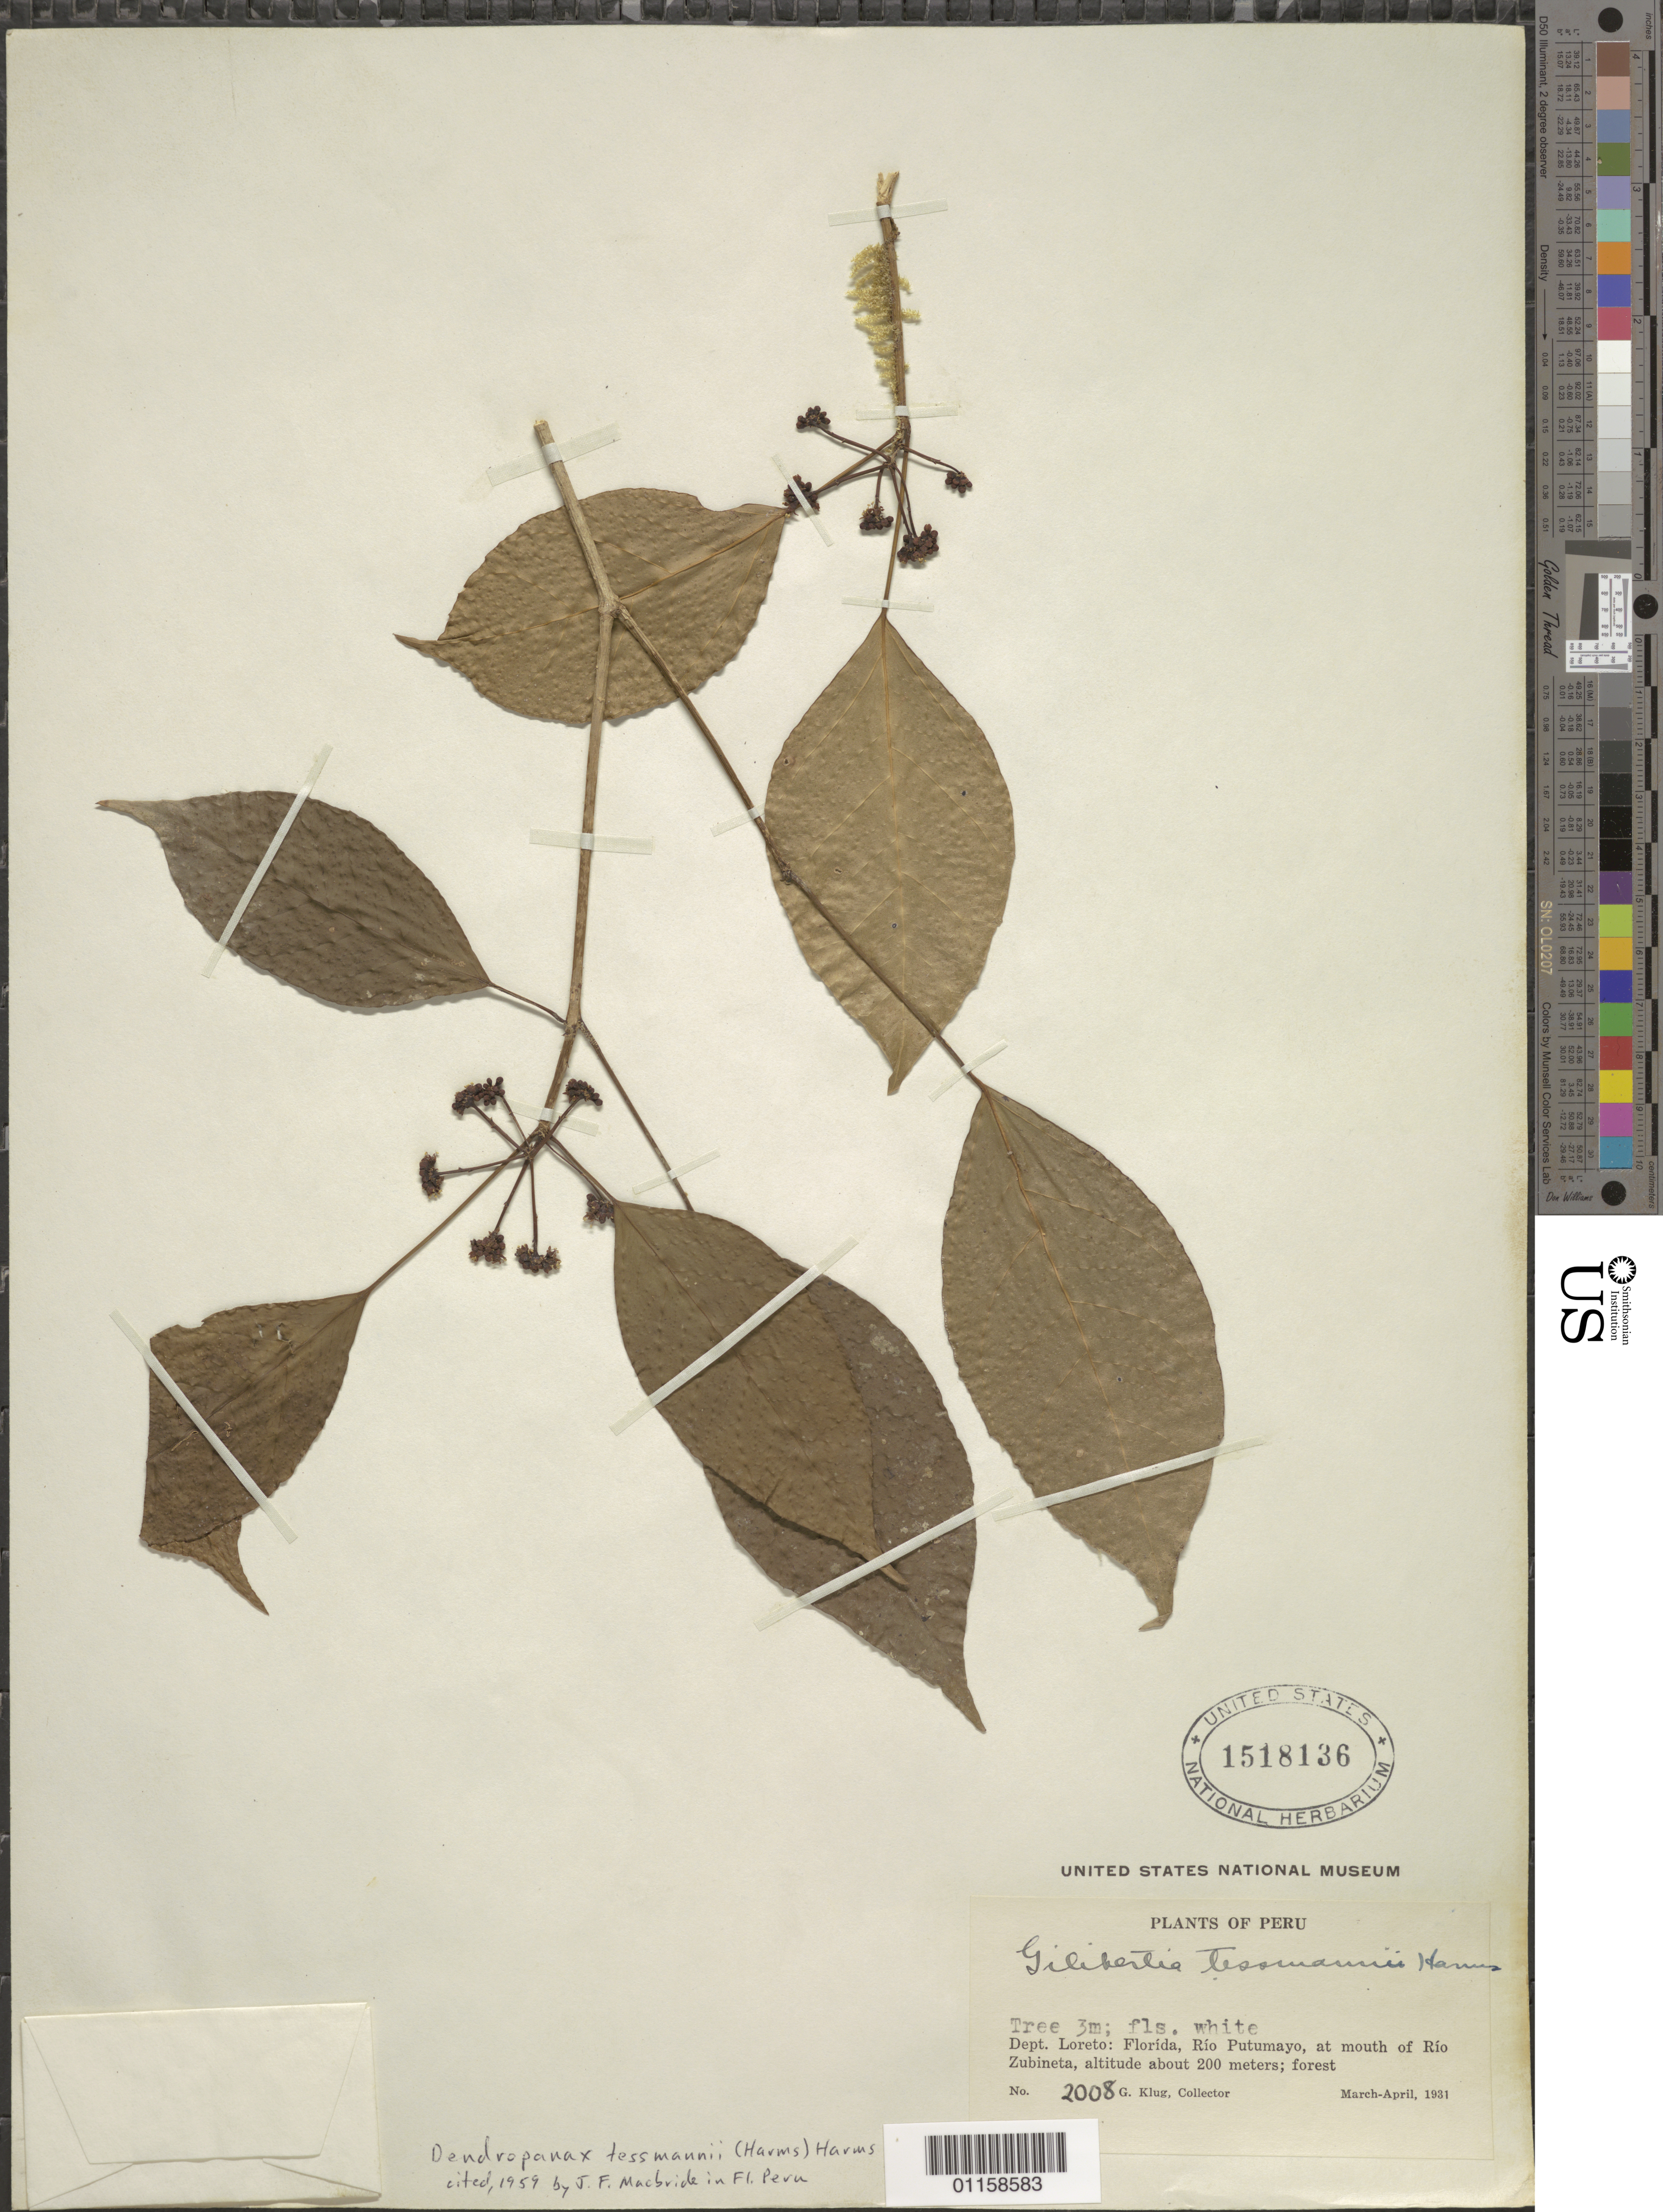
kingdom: Plantae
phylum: Tracheophyta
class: Magnoliopsida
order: Apiales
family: Araliaceae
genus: Dendropanax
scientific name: Dendropanax tessmannii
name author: (Harms) Harms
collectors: G. Klug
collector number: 2008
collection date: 1931-03/1931-04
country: Peru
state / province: Loreto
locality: Florida, Rio Putumayo, at mouth of Rio Zubineta.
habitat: Tree. Forest.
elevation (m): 200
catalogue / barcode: US 1518136